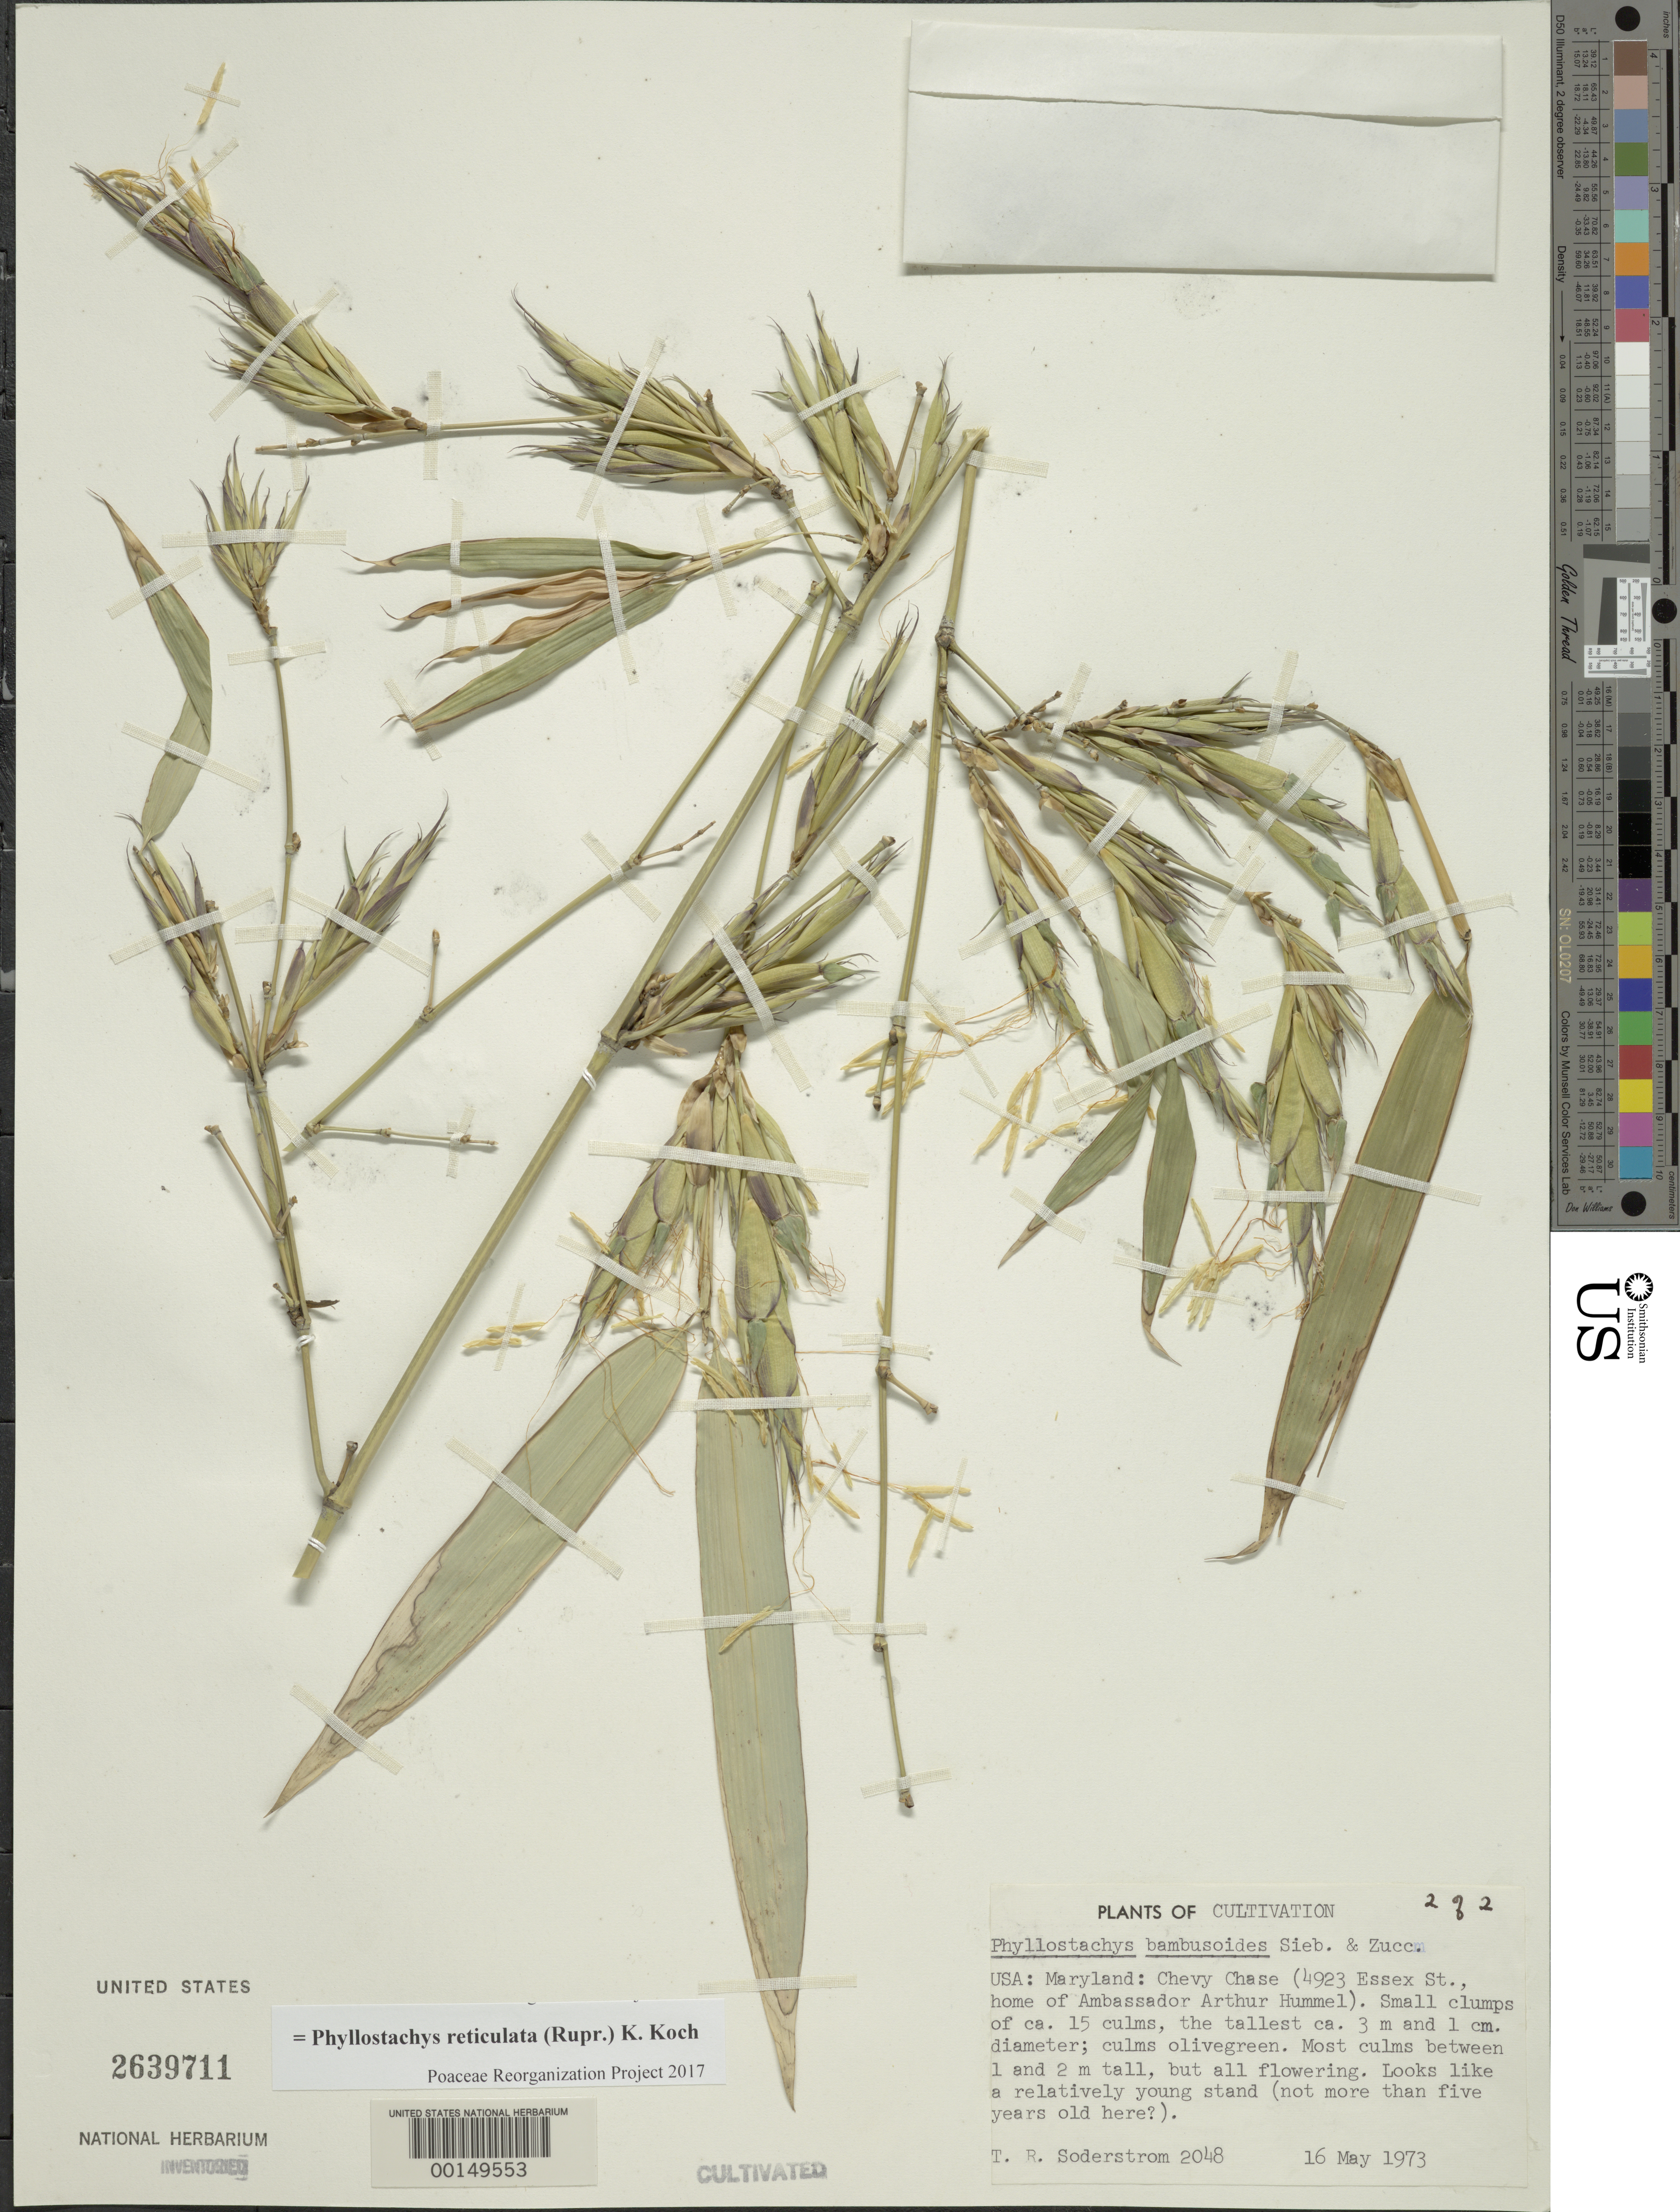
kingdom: Plantae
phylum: Tracheophyta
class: Liliopsida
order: Poales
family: Poaceae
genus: Phyllostachys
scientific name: Phyllostachys reticulata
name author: (Rupr.) K. Koch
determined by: Poaceae Reorganization Project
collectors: T. R. Soderstrom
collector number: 2048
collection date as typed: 16 May 1973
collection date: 1973-05-16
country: United States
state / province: Maryland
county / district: Montgomery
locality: Chevy Chase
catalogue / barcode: US 2639711